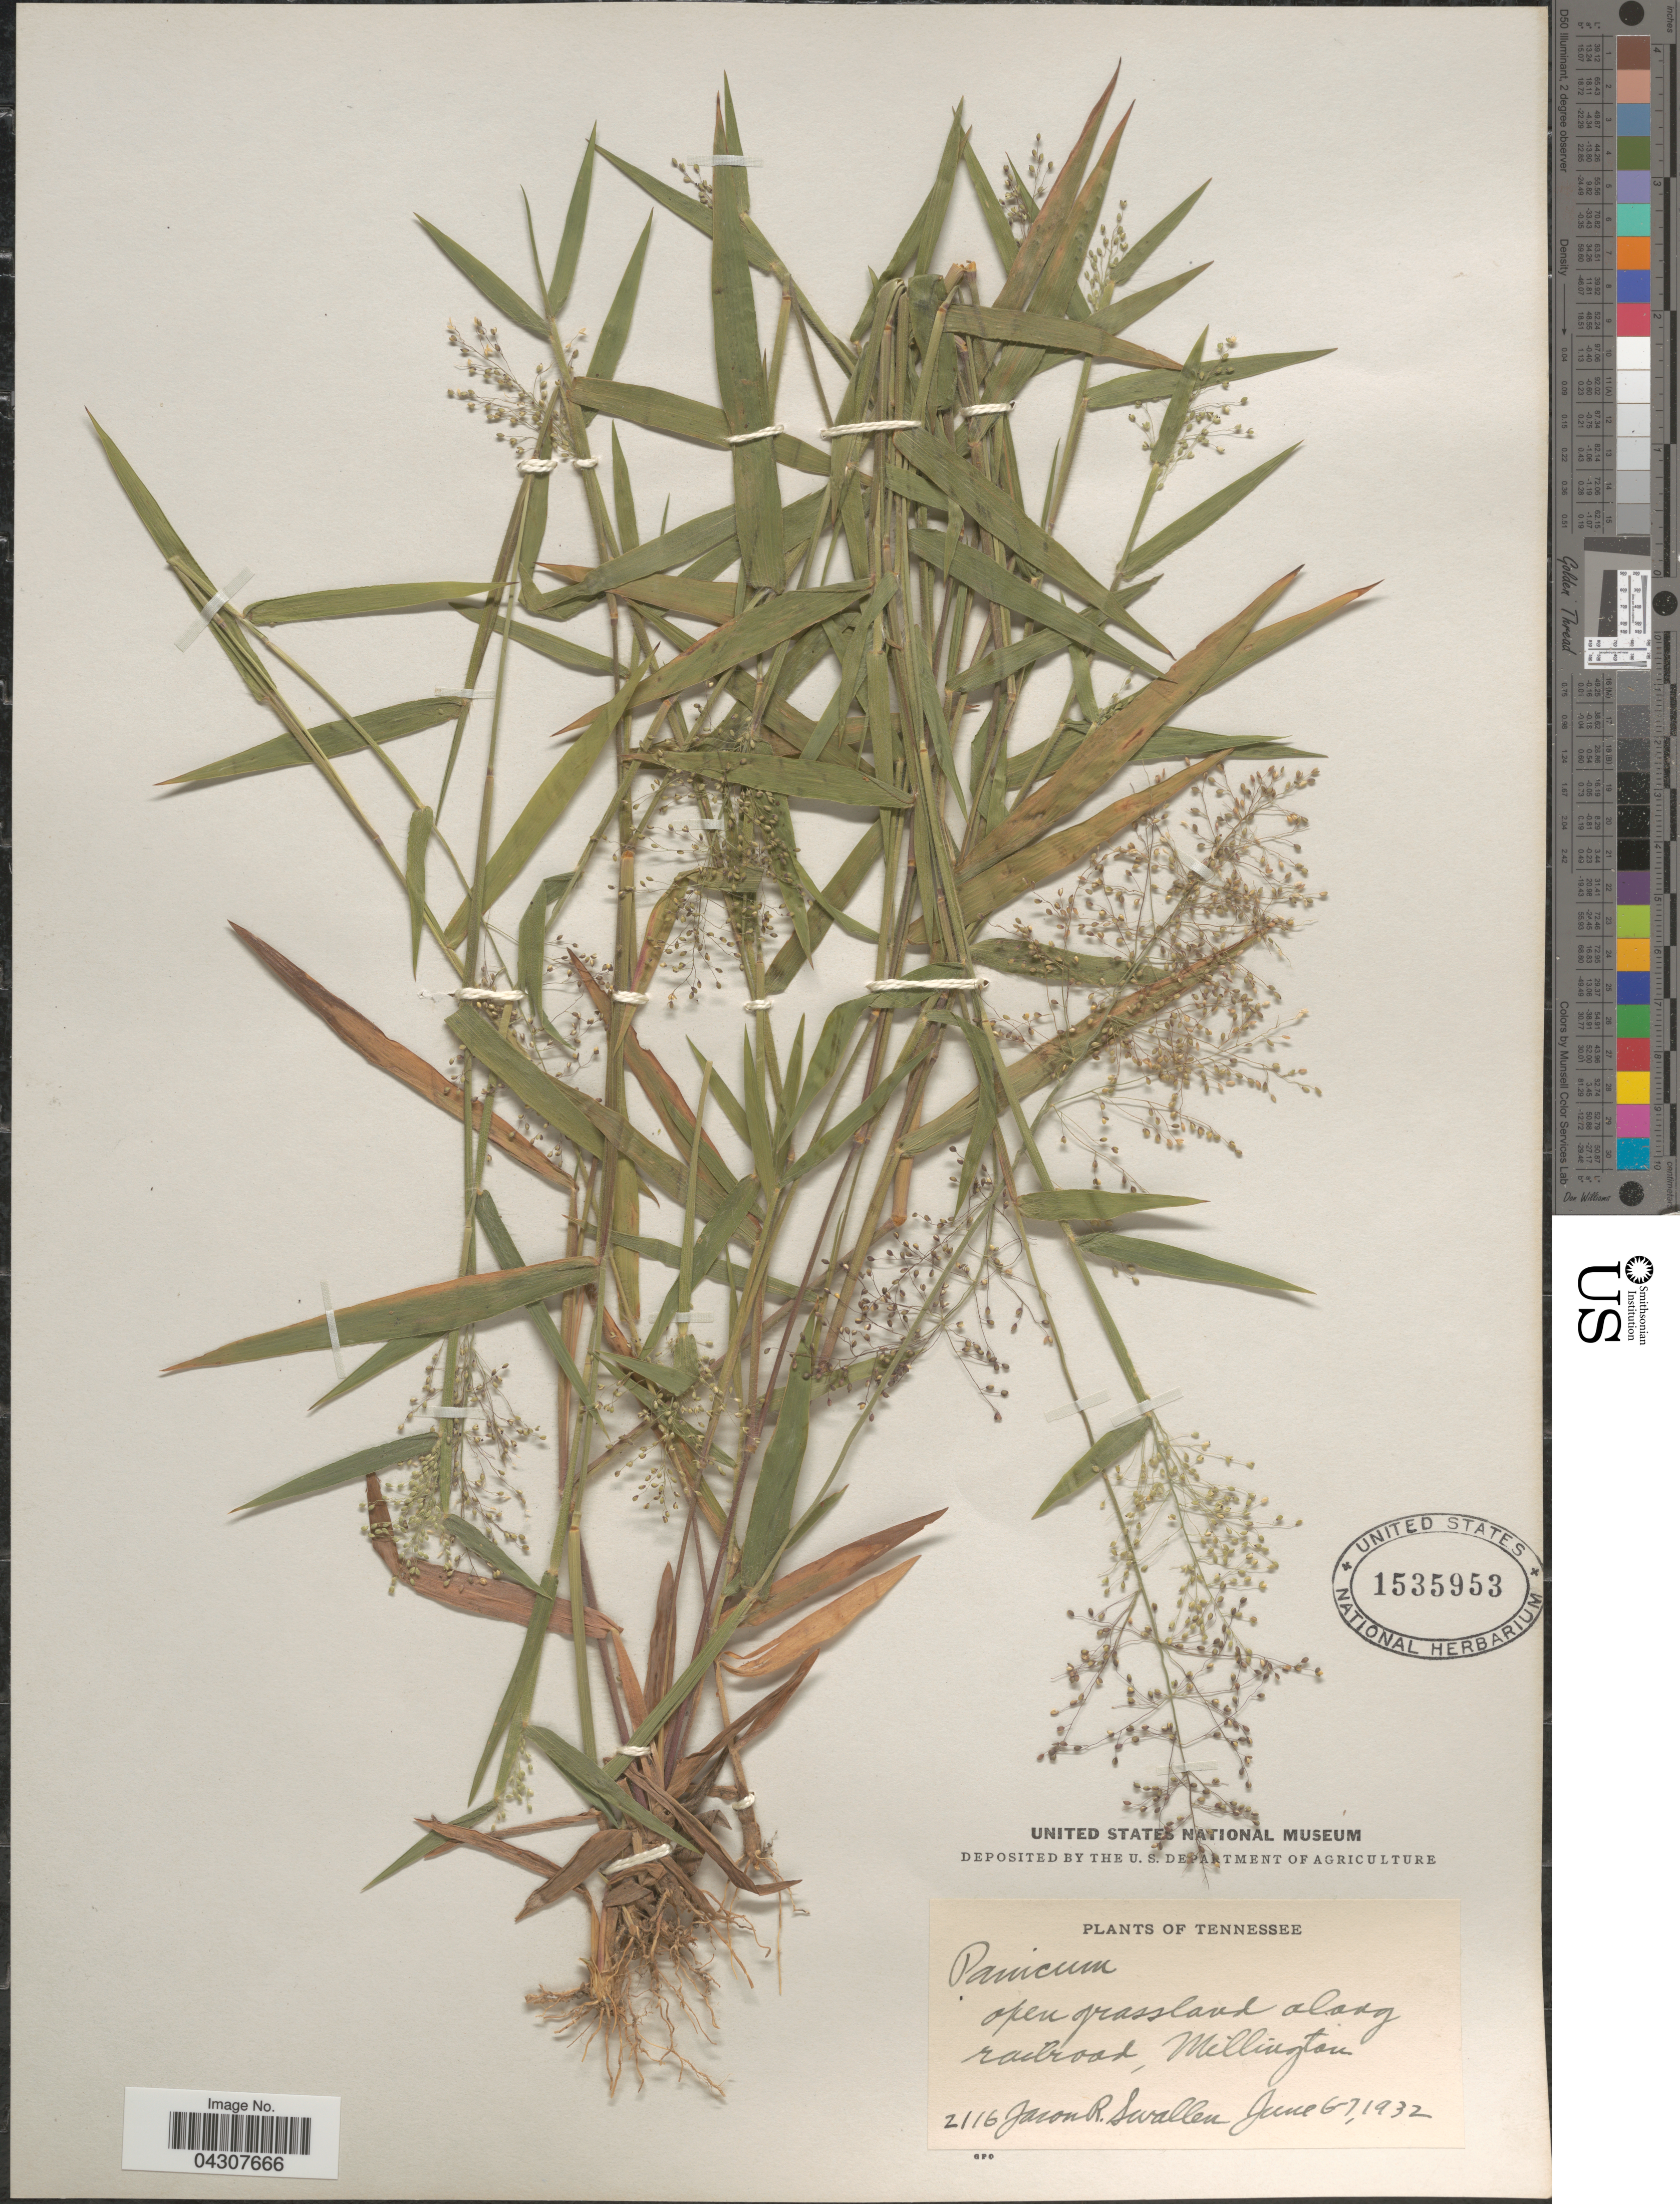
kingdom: Plantae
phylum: Tracheophyta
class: Liliopsida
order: Poales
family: Poaceae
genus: Dichanthelium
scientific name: Dichanthelium acuminatum var. acuminatum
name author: (Sw.) Gould & C.A. Clark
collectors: J. R. Swallen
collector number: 2116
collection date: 1932-06-06/1932-06-07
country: United States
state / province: Tennessee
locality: Open grassland along railroad, Millington.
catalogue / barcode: US 1535953